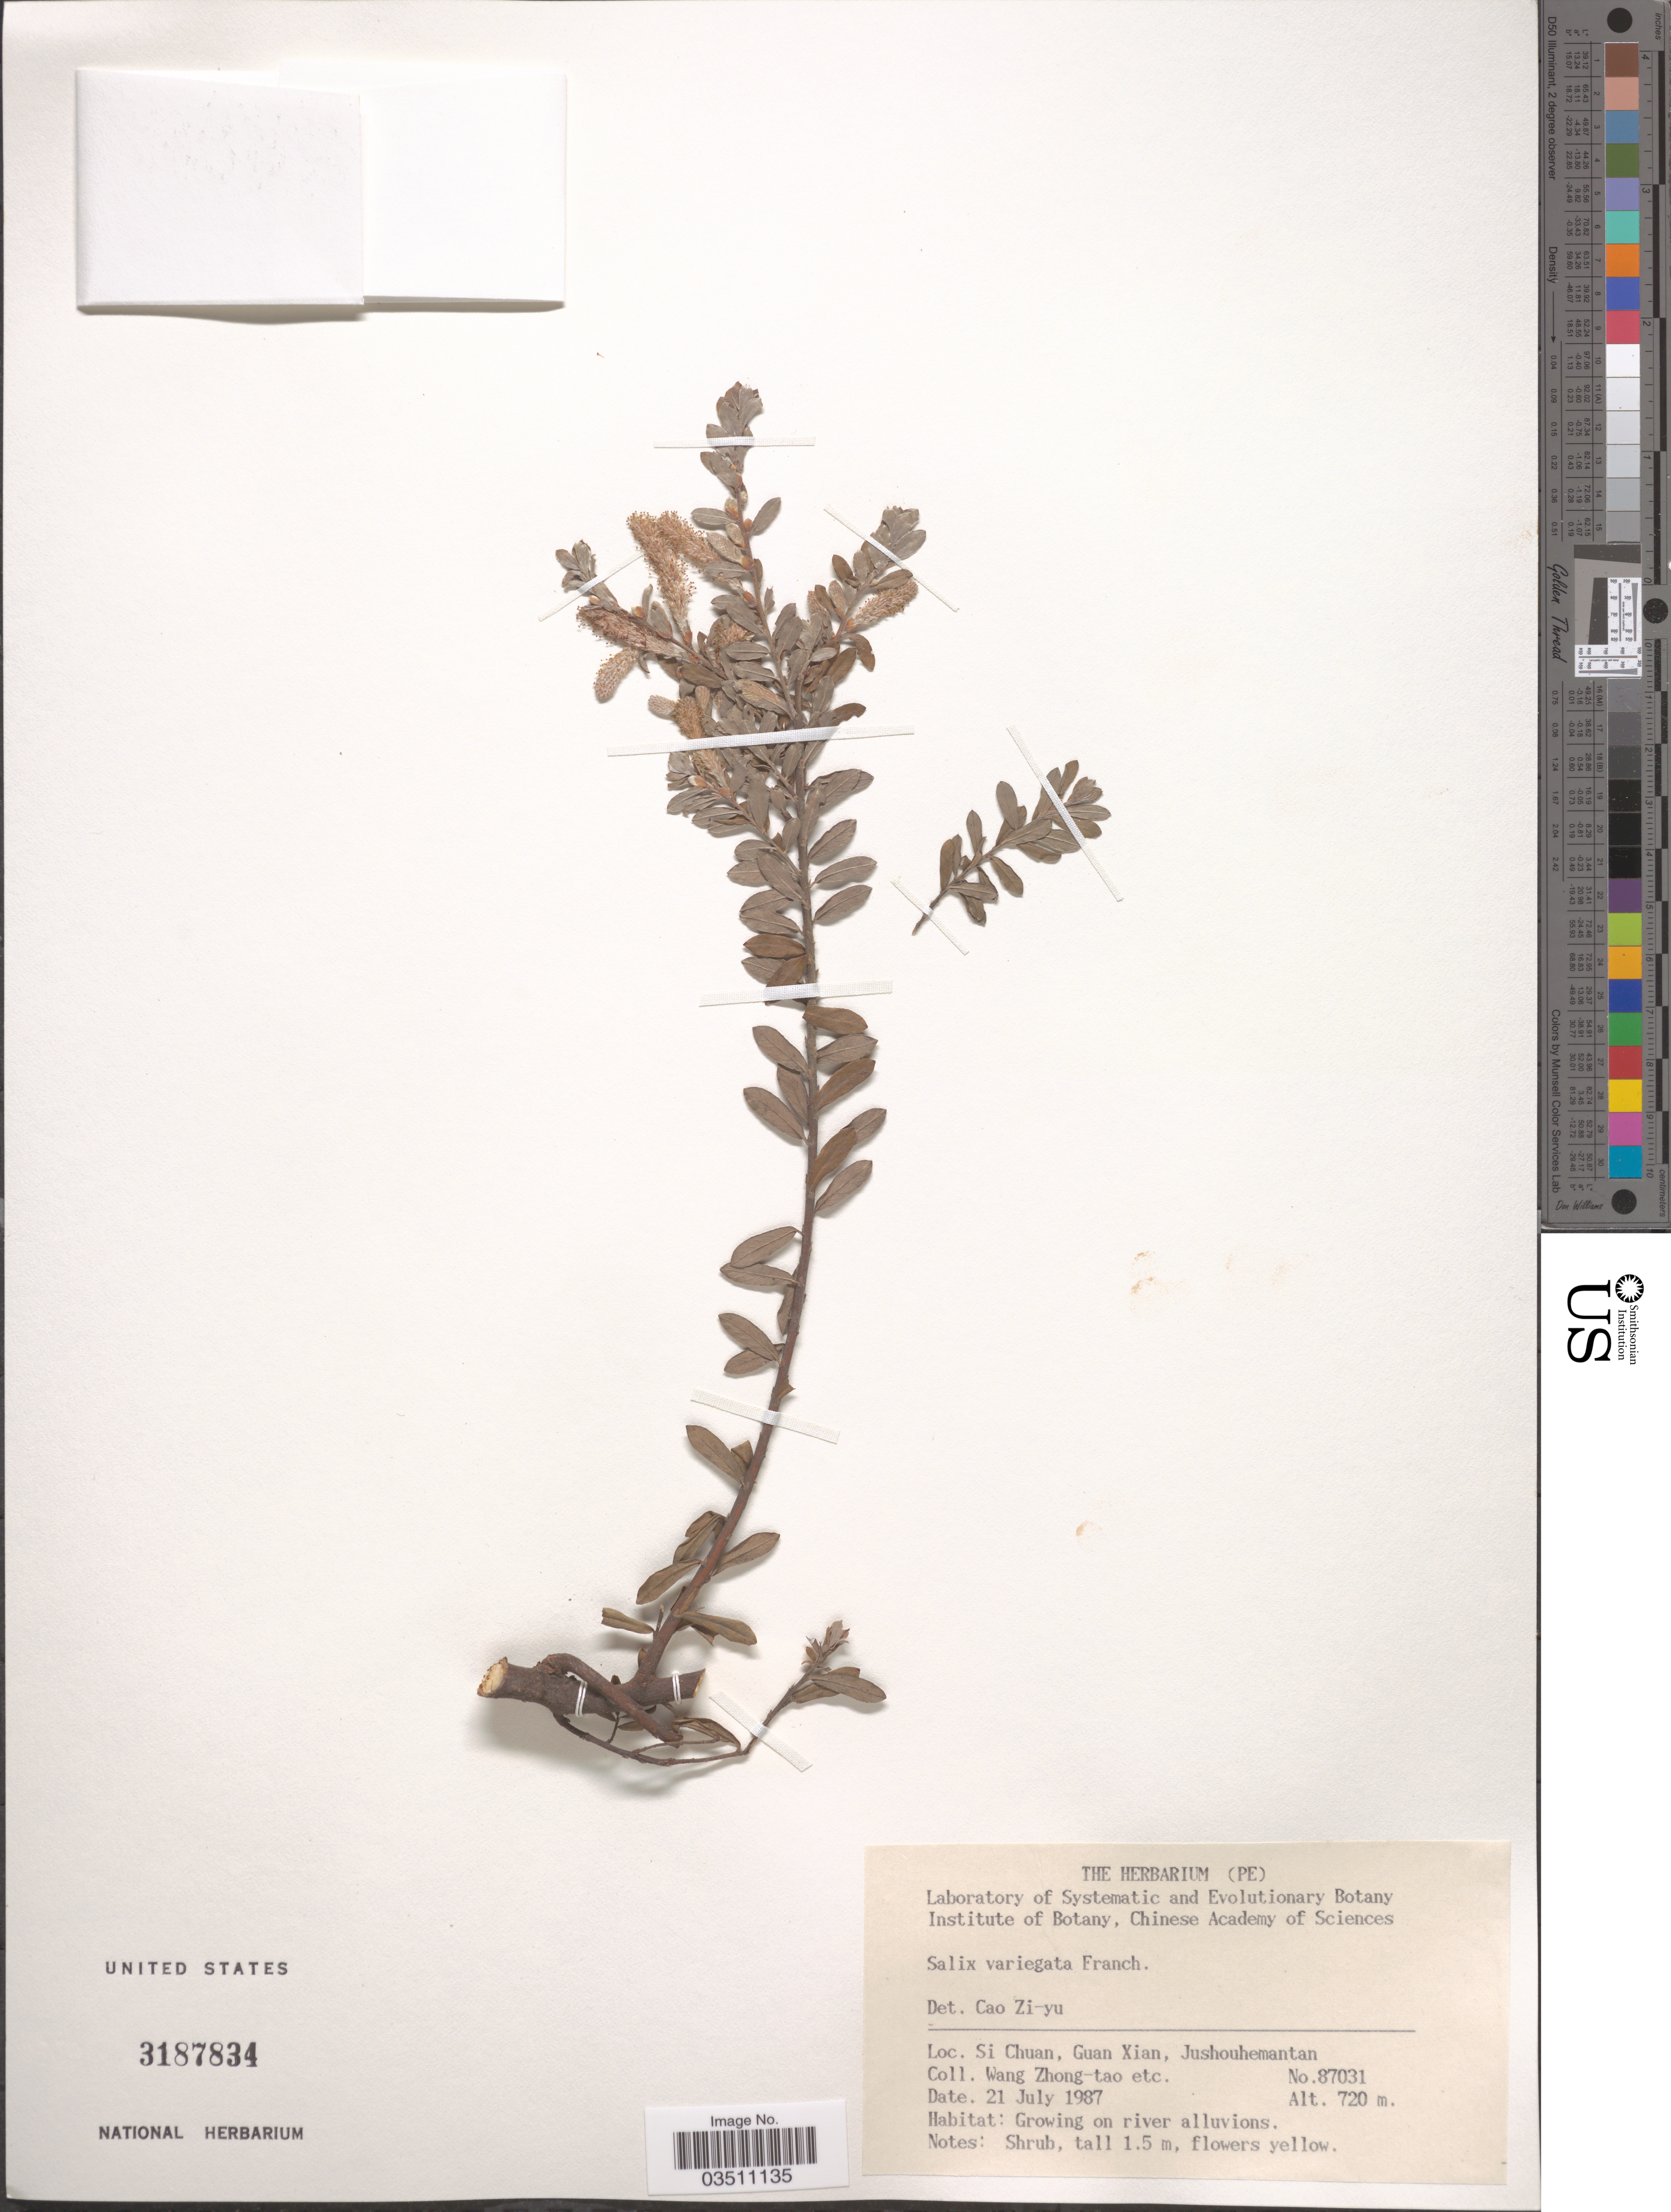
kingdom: Plantae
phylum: Tracheophyta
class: Magnoliopsida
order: Malpighiales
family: Salicaceae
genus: Salix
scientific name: Salix variegata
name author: Franch.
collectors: W. Zhong-Tao & et al.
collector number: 87031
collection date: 1987-07-21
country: China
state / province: Sichuan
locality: Si Chuan, Guan Xian, Jushouhemantan.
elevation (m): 720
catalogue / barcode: US 3187834